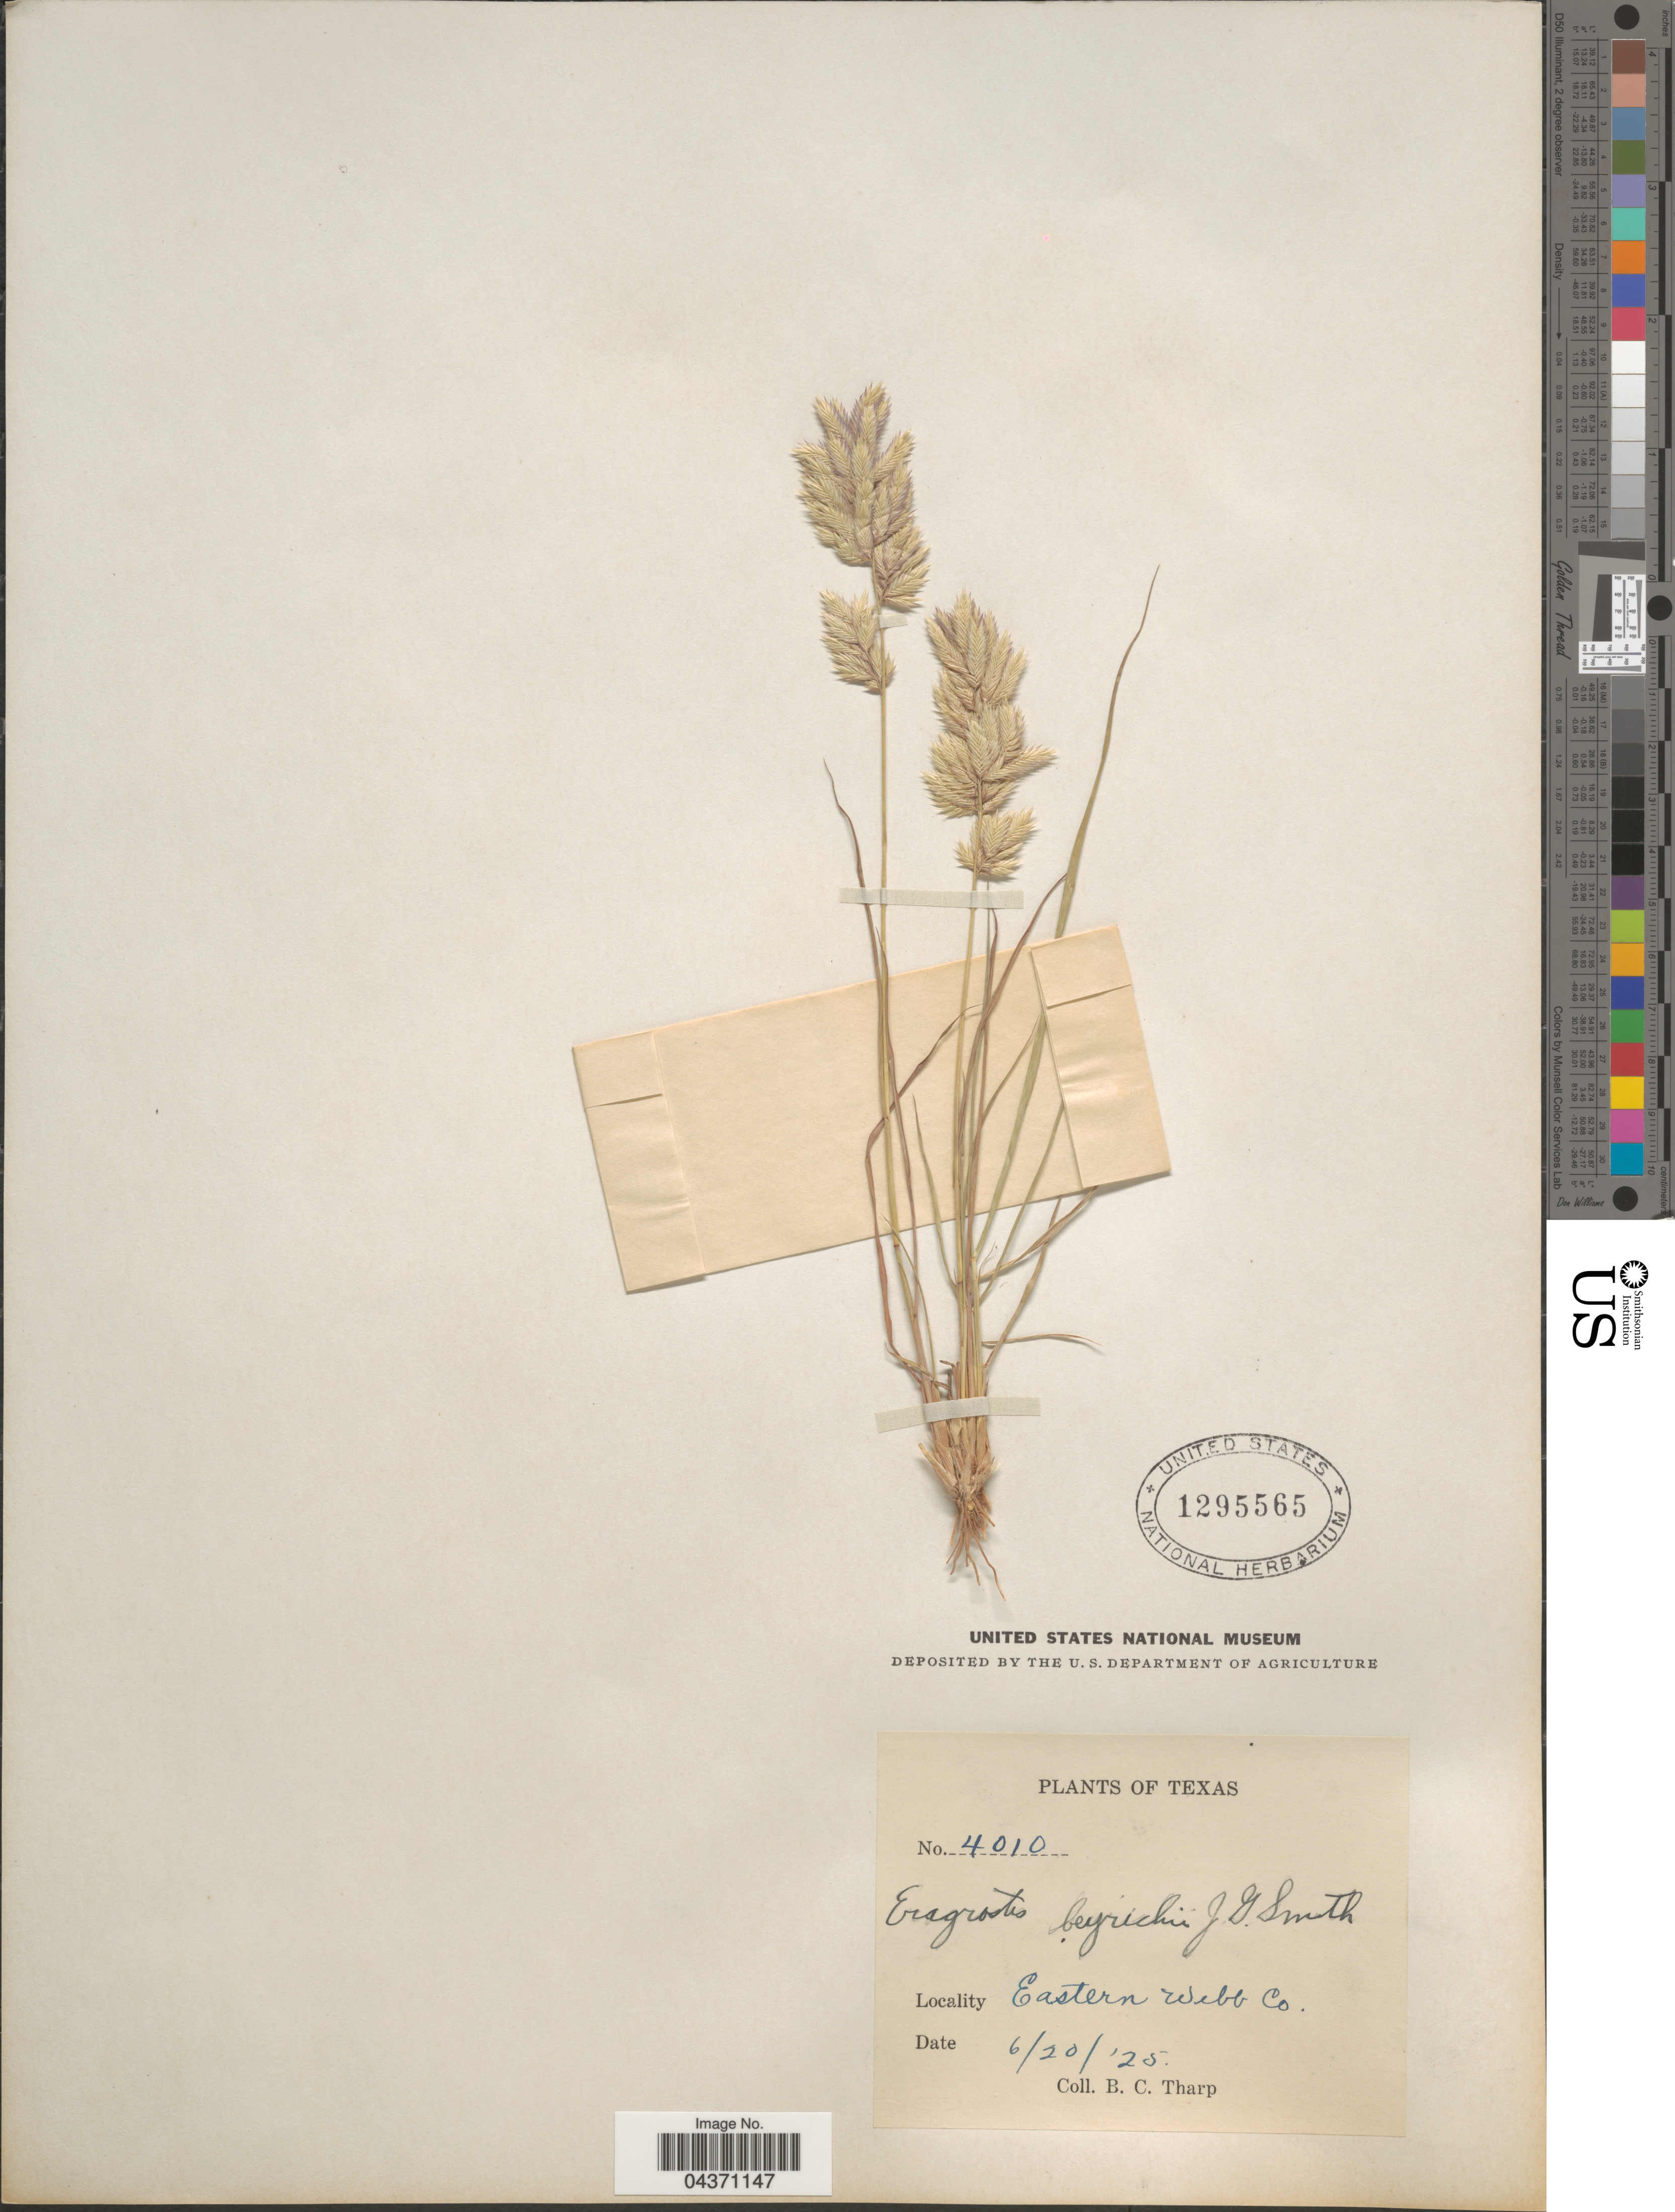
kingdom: Plantae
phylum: Tracheophyta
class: Liliopsida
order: Poales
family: Poaceae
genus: Eragrostis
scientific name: Eragrostis secundiflora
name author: J. Presl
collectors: B. C. Tharp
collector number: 4010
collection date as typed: Transcribed d/m/y: 20/6/25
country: United States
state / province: Texas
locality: Eastern Webb Co.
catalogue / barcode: US 1295565